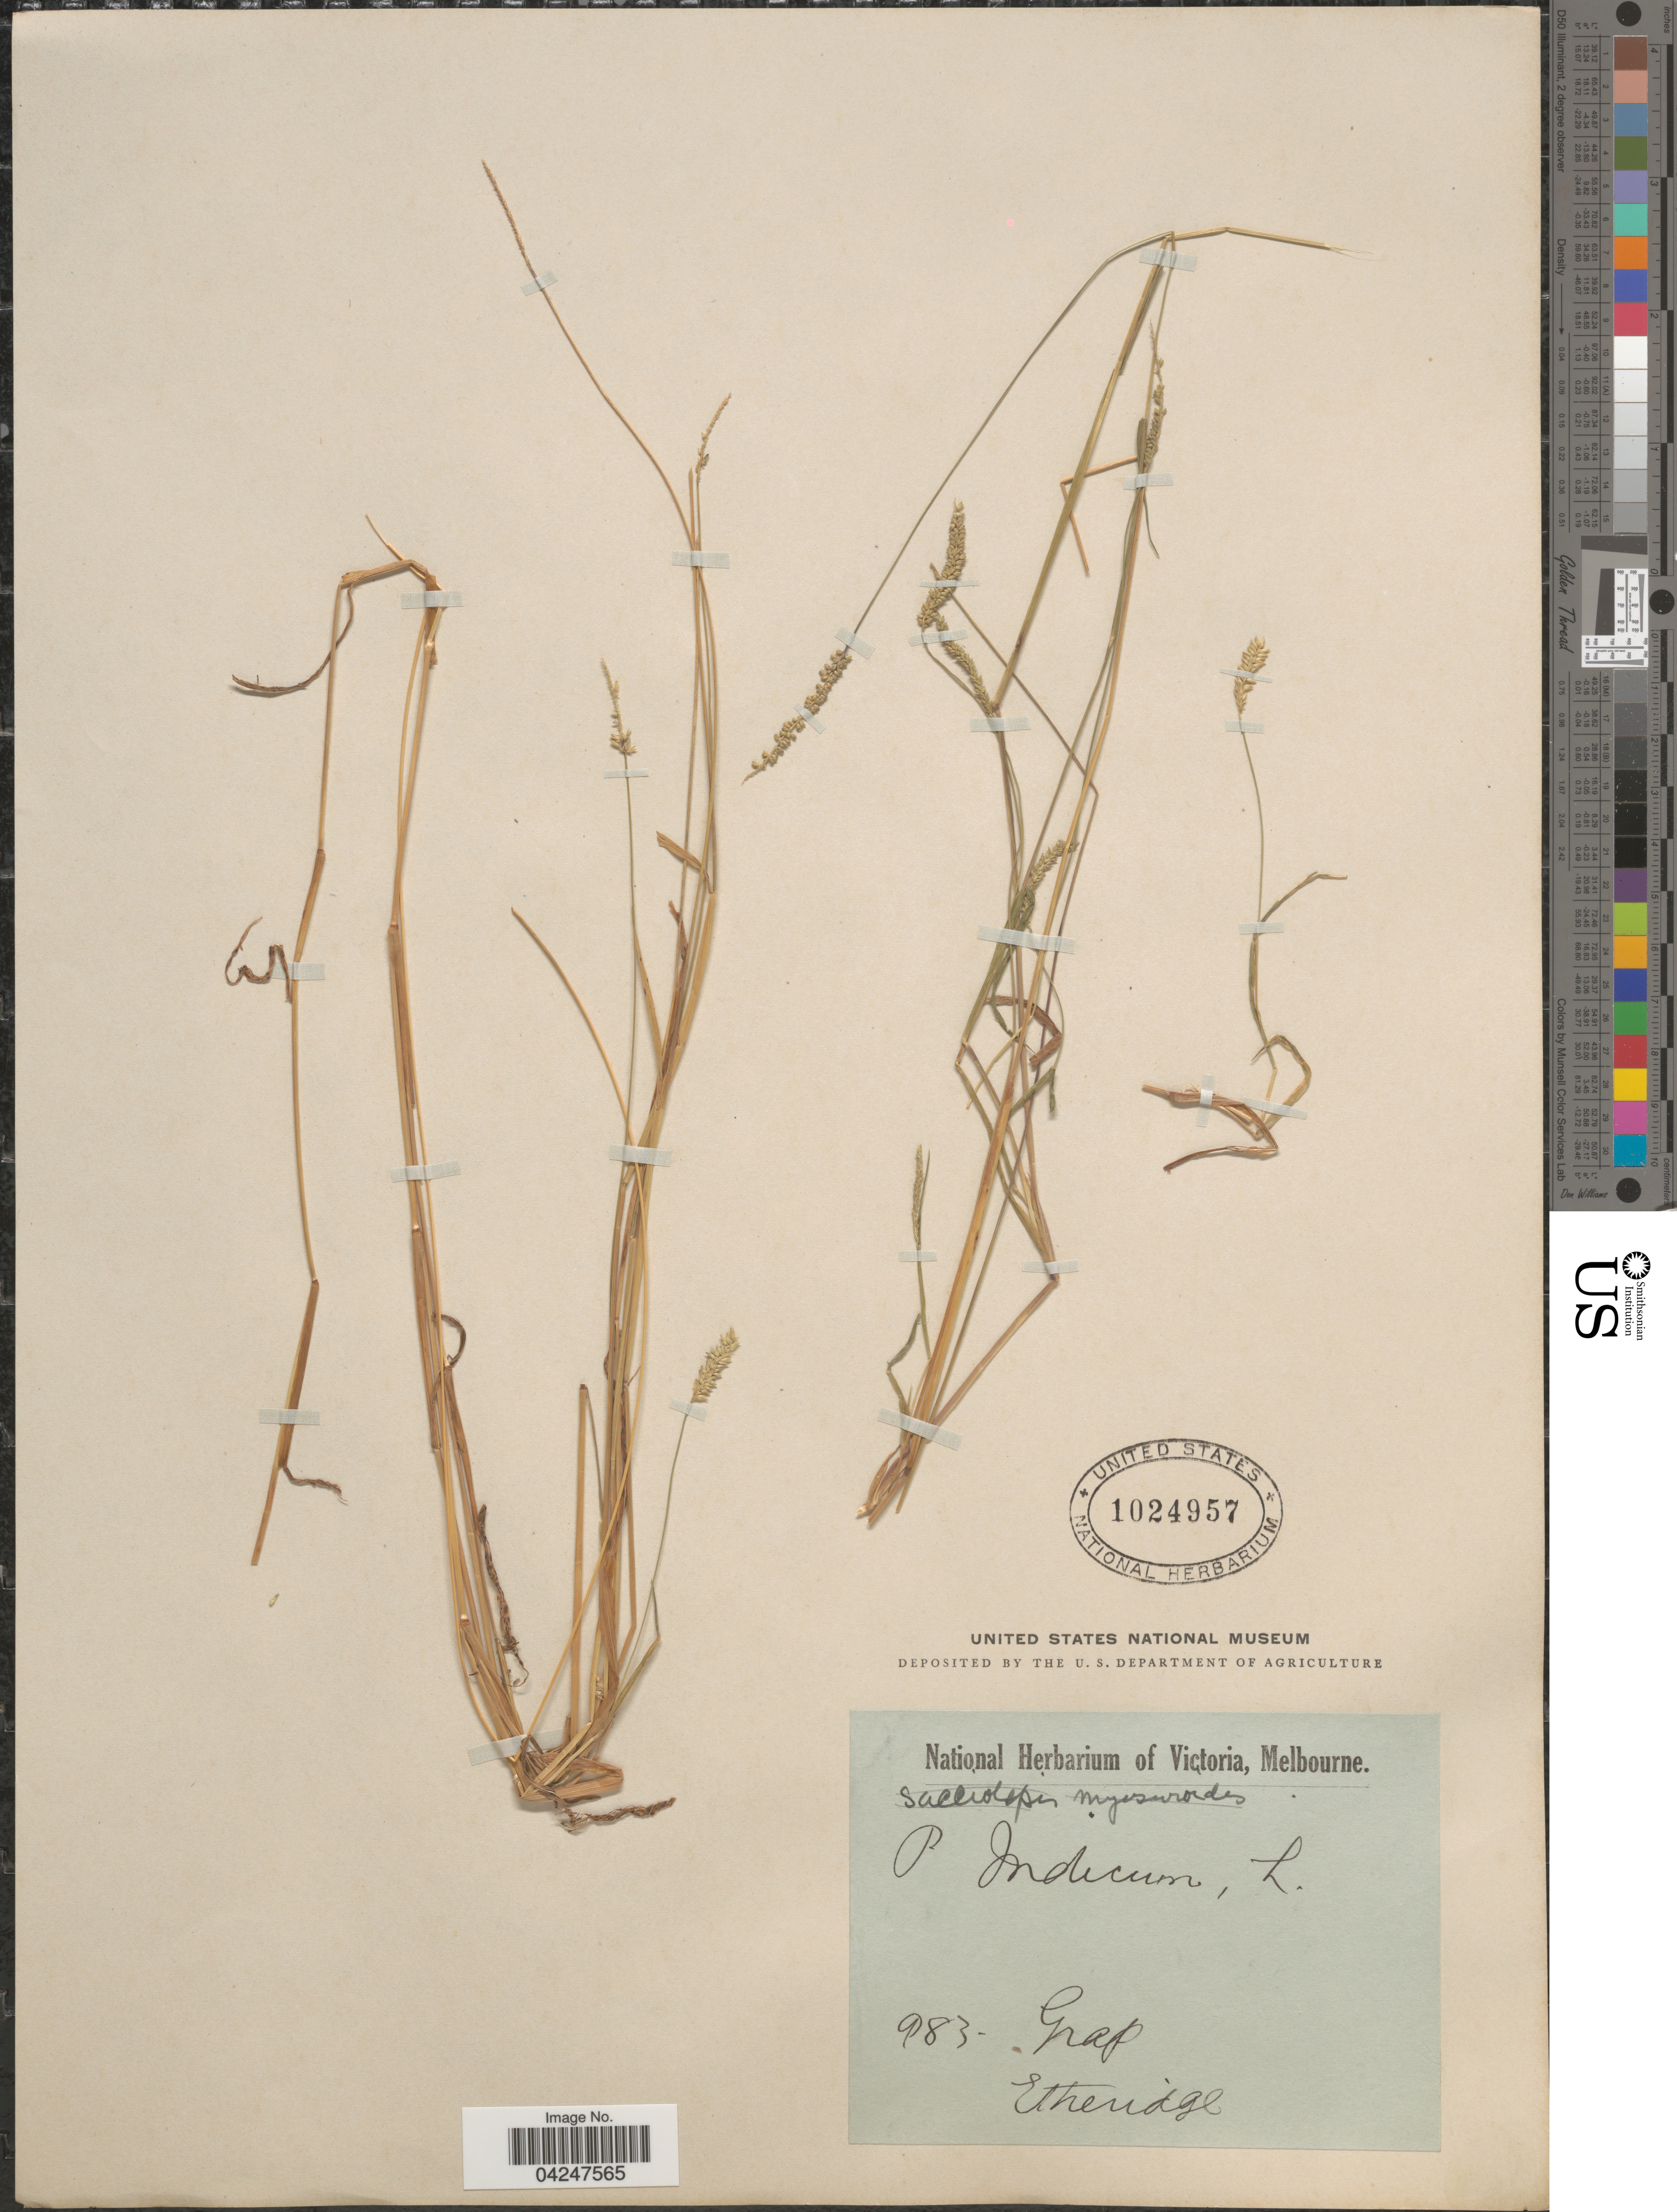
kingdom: Plantae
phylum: Tracheophyta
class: Liliopsida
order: Poales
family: Poaceae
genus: Sacciolepis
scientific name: Sacciolepis indica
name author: (L.) Chase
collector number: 983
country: Australia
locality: Grap. Etheridge.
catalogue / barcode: US 1024957